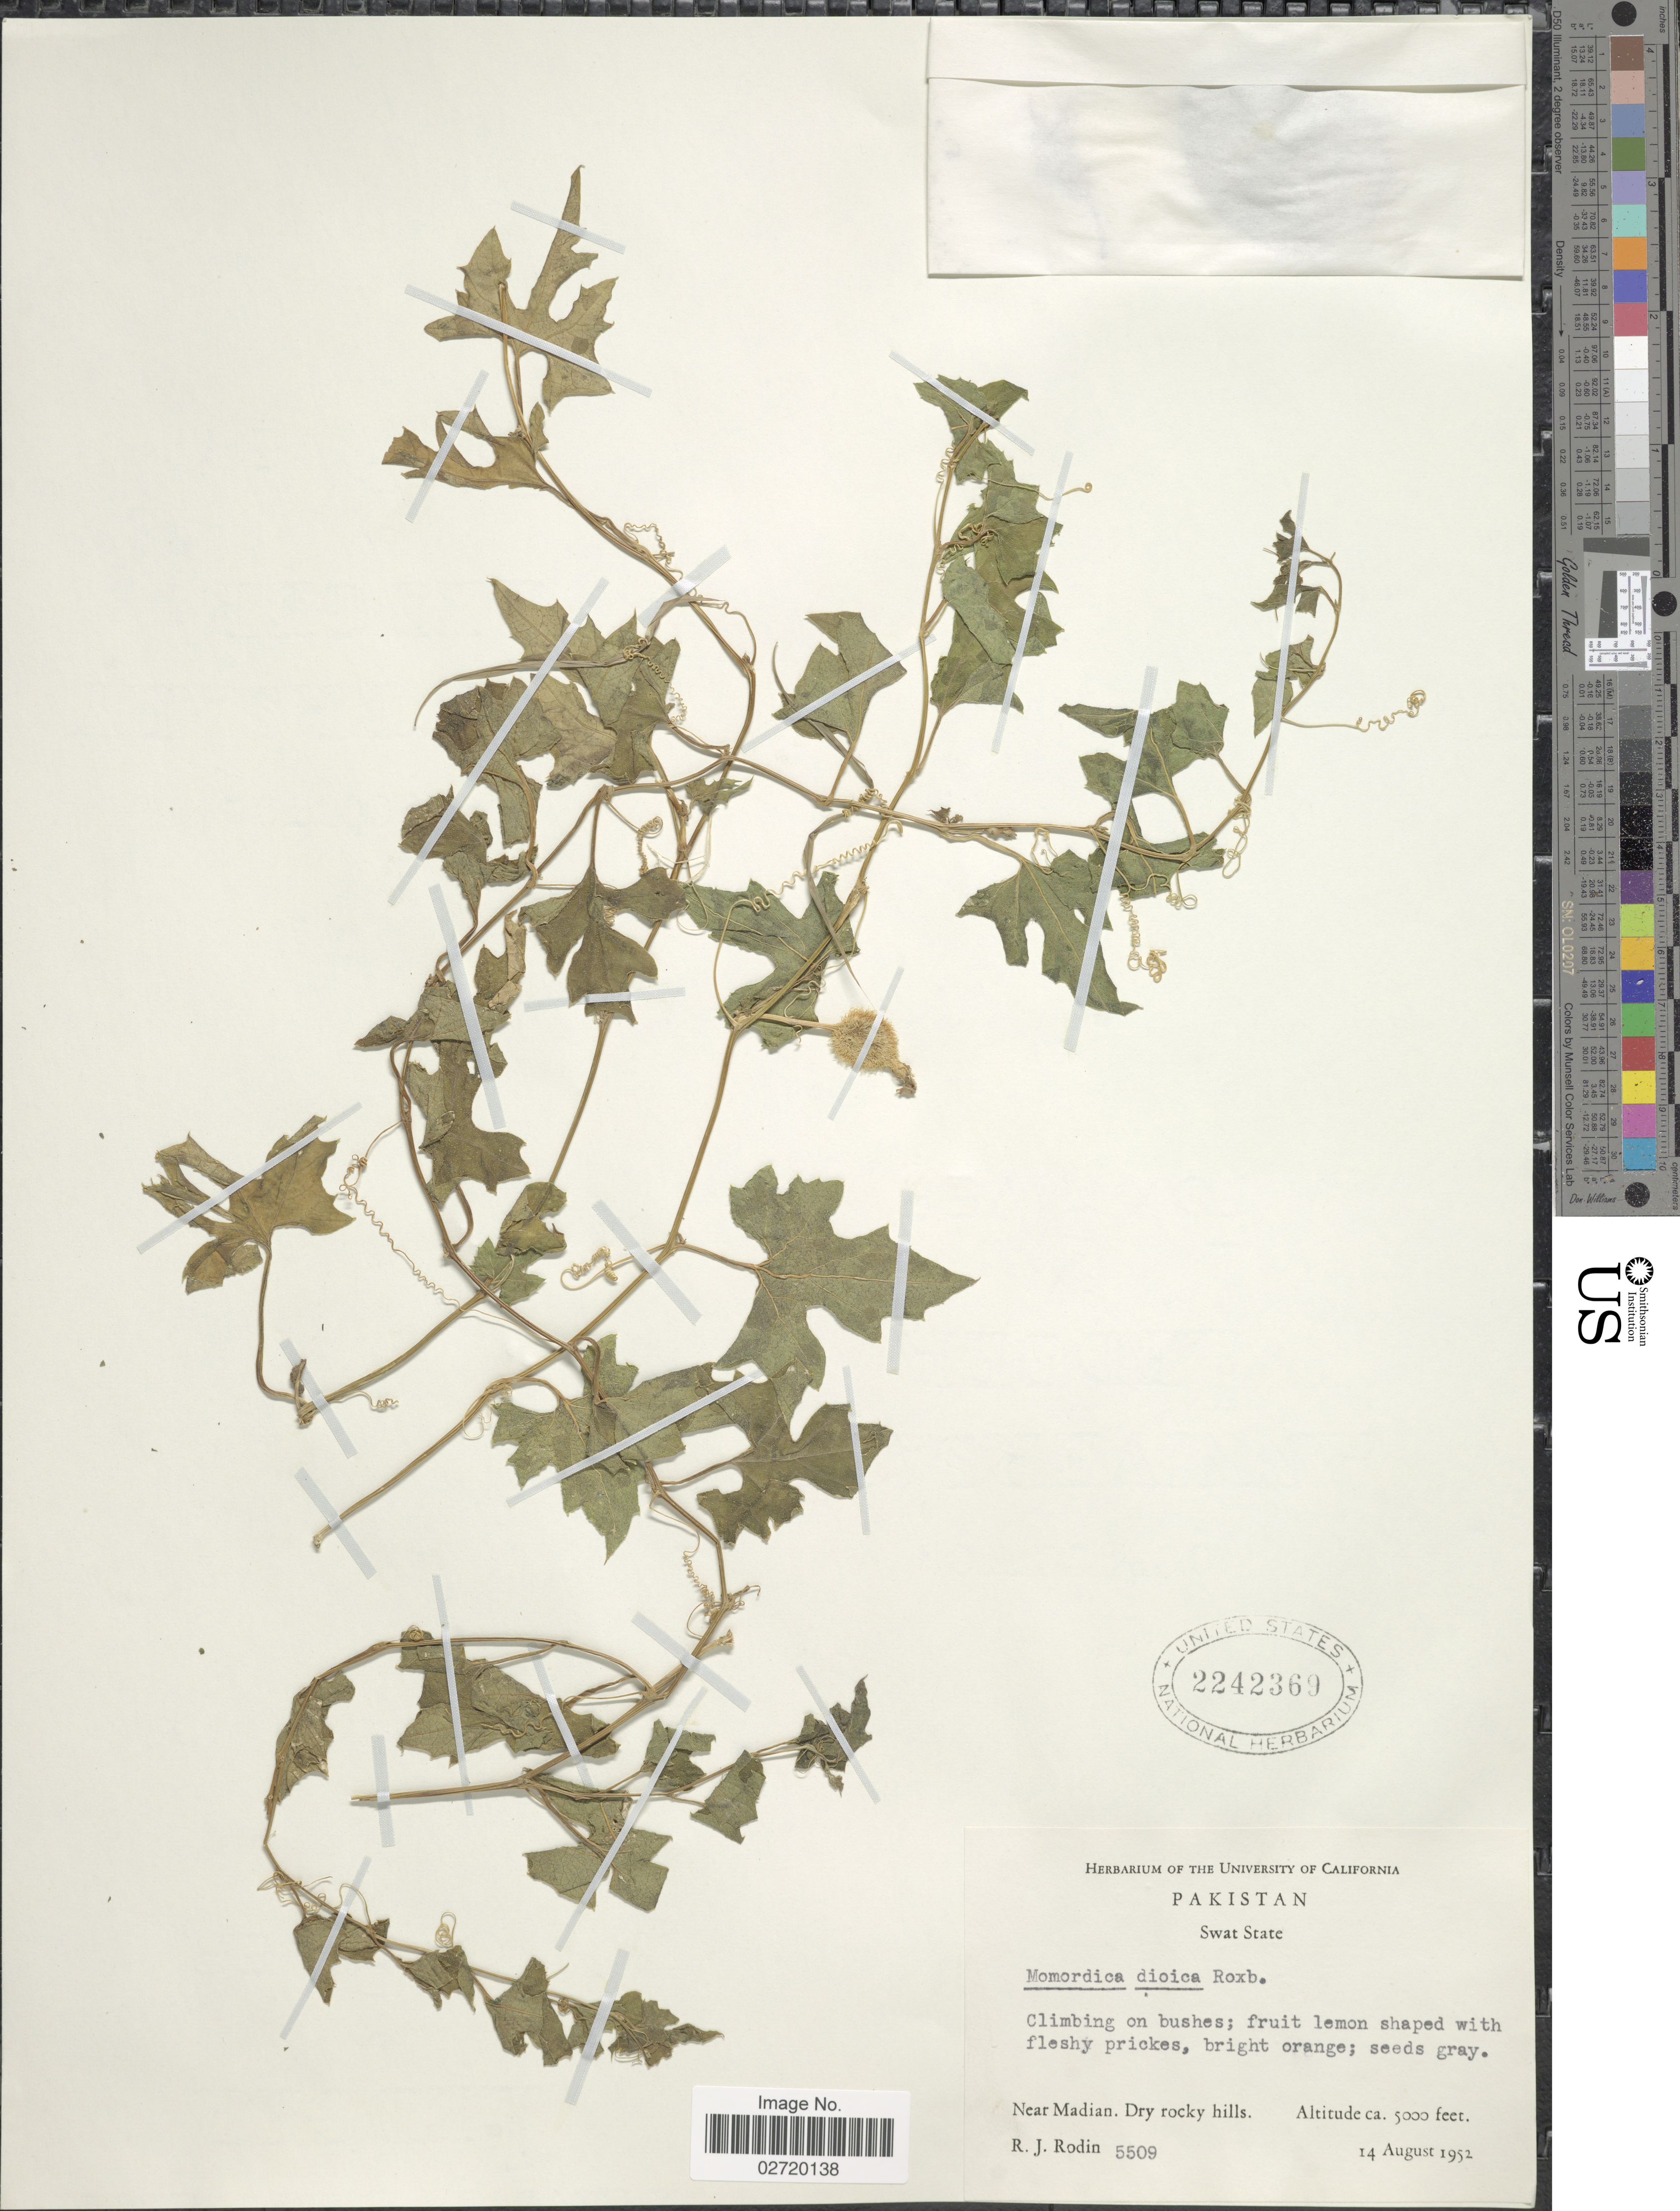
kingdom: Plantae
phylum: Tracheophyta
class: Magnoliopsida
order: Cucurbitales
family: Cucurbitaceae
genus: Momordica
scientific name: Momordica dioica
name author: Roxb. ex Willd.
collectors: R. J. Rodin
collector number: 5509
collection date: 1952-08-14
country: Pakistan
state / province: Khyber Pakhtunkhwa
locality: Swat State, Near Madian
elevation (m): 1524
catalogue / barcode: US 2242369